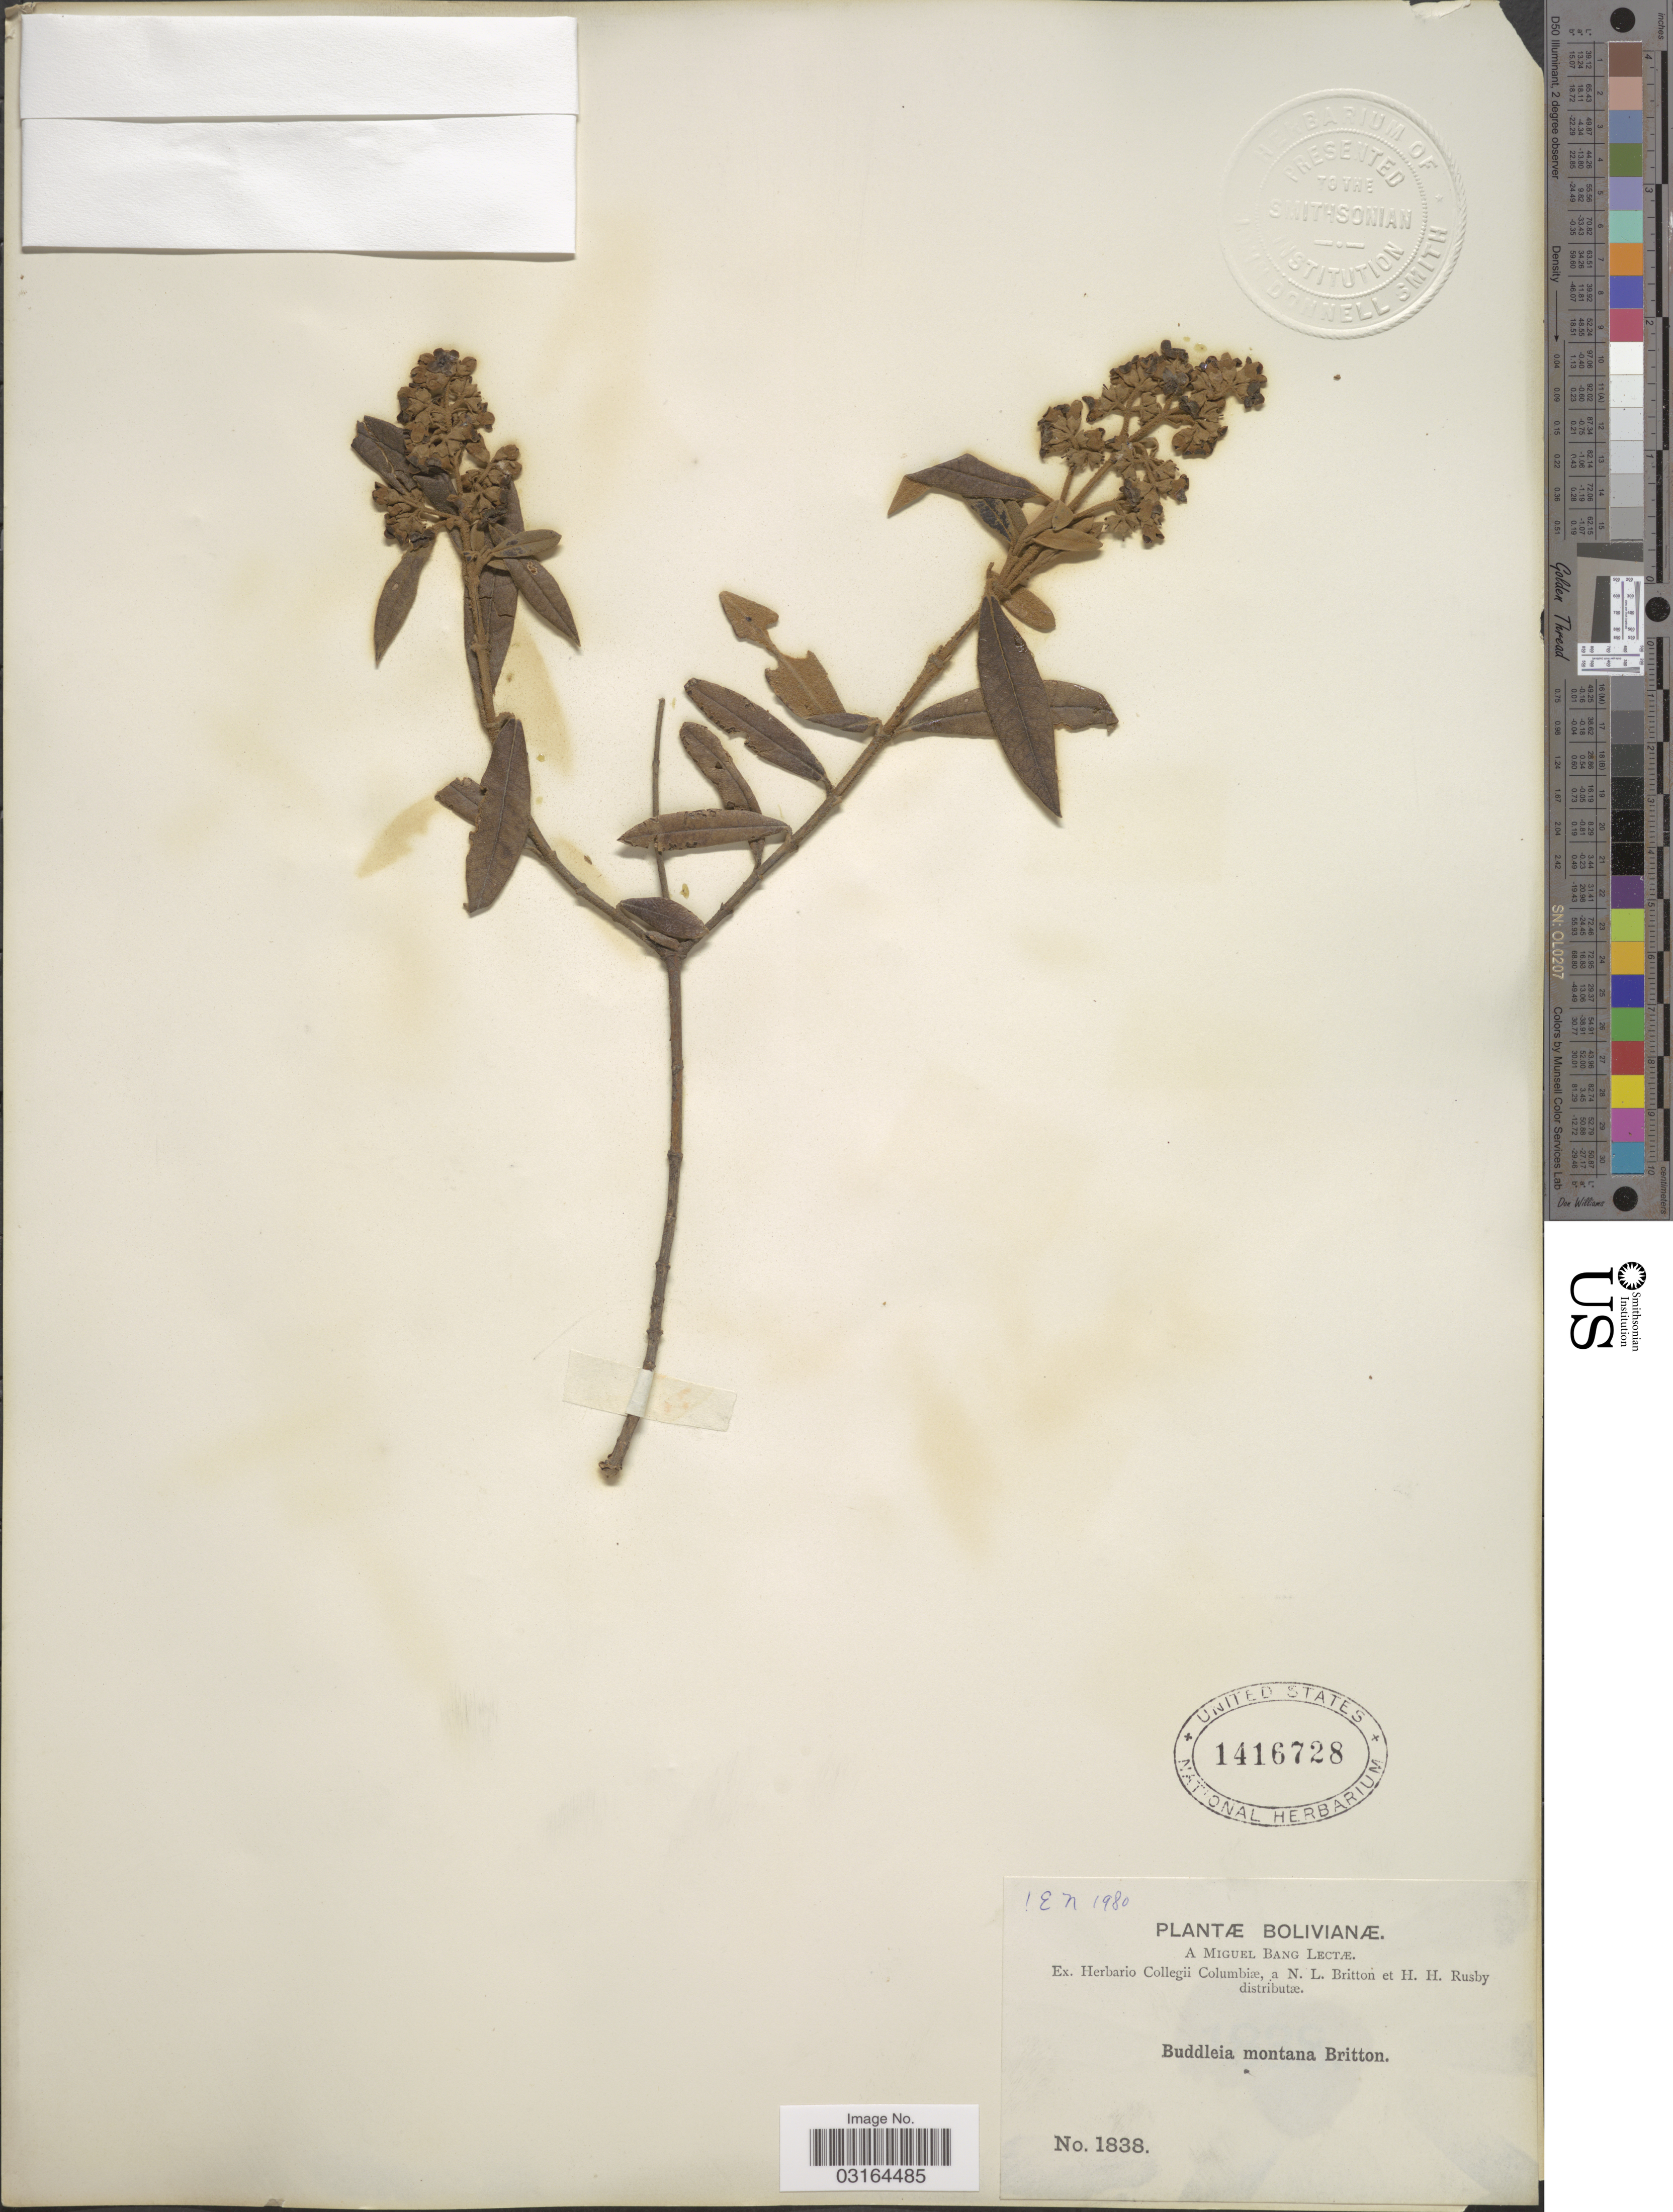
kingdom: Plantae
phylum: Tracheophyta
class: Magnoliopsida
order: Lamiales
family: Scrophulariaceae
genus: Buddleja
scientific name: Buddleja montana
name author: Britton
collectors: M. Bang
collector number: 1838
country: Bolivia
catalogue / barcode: US 1416728